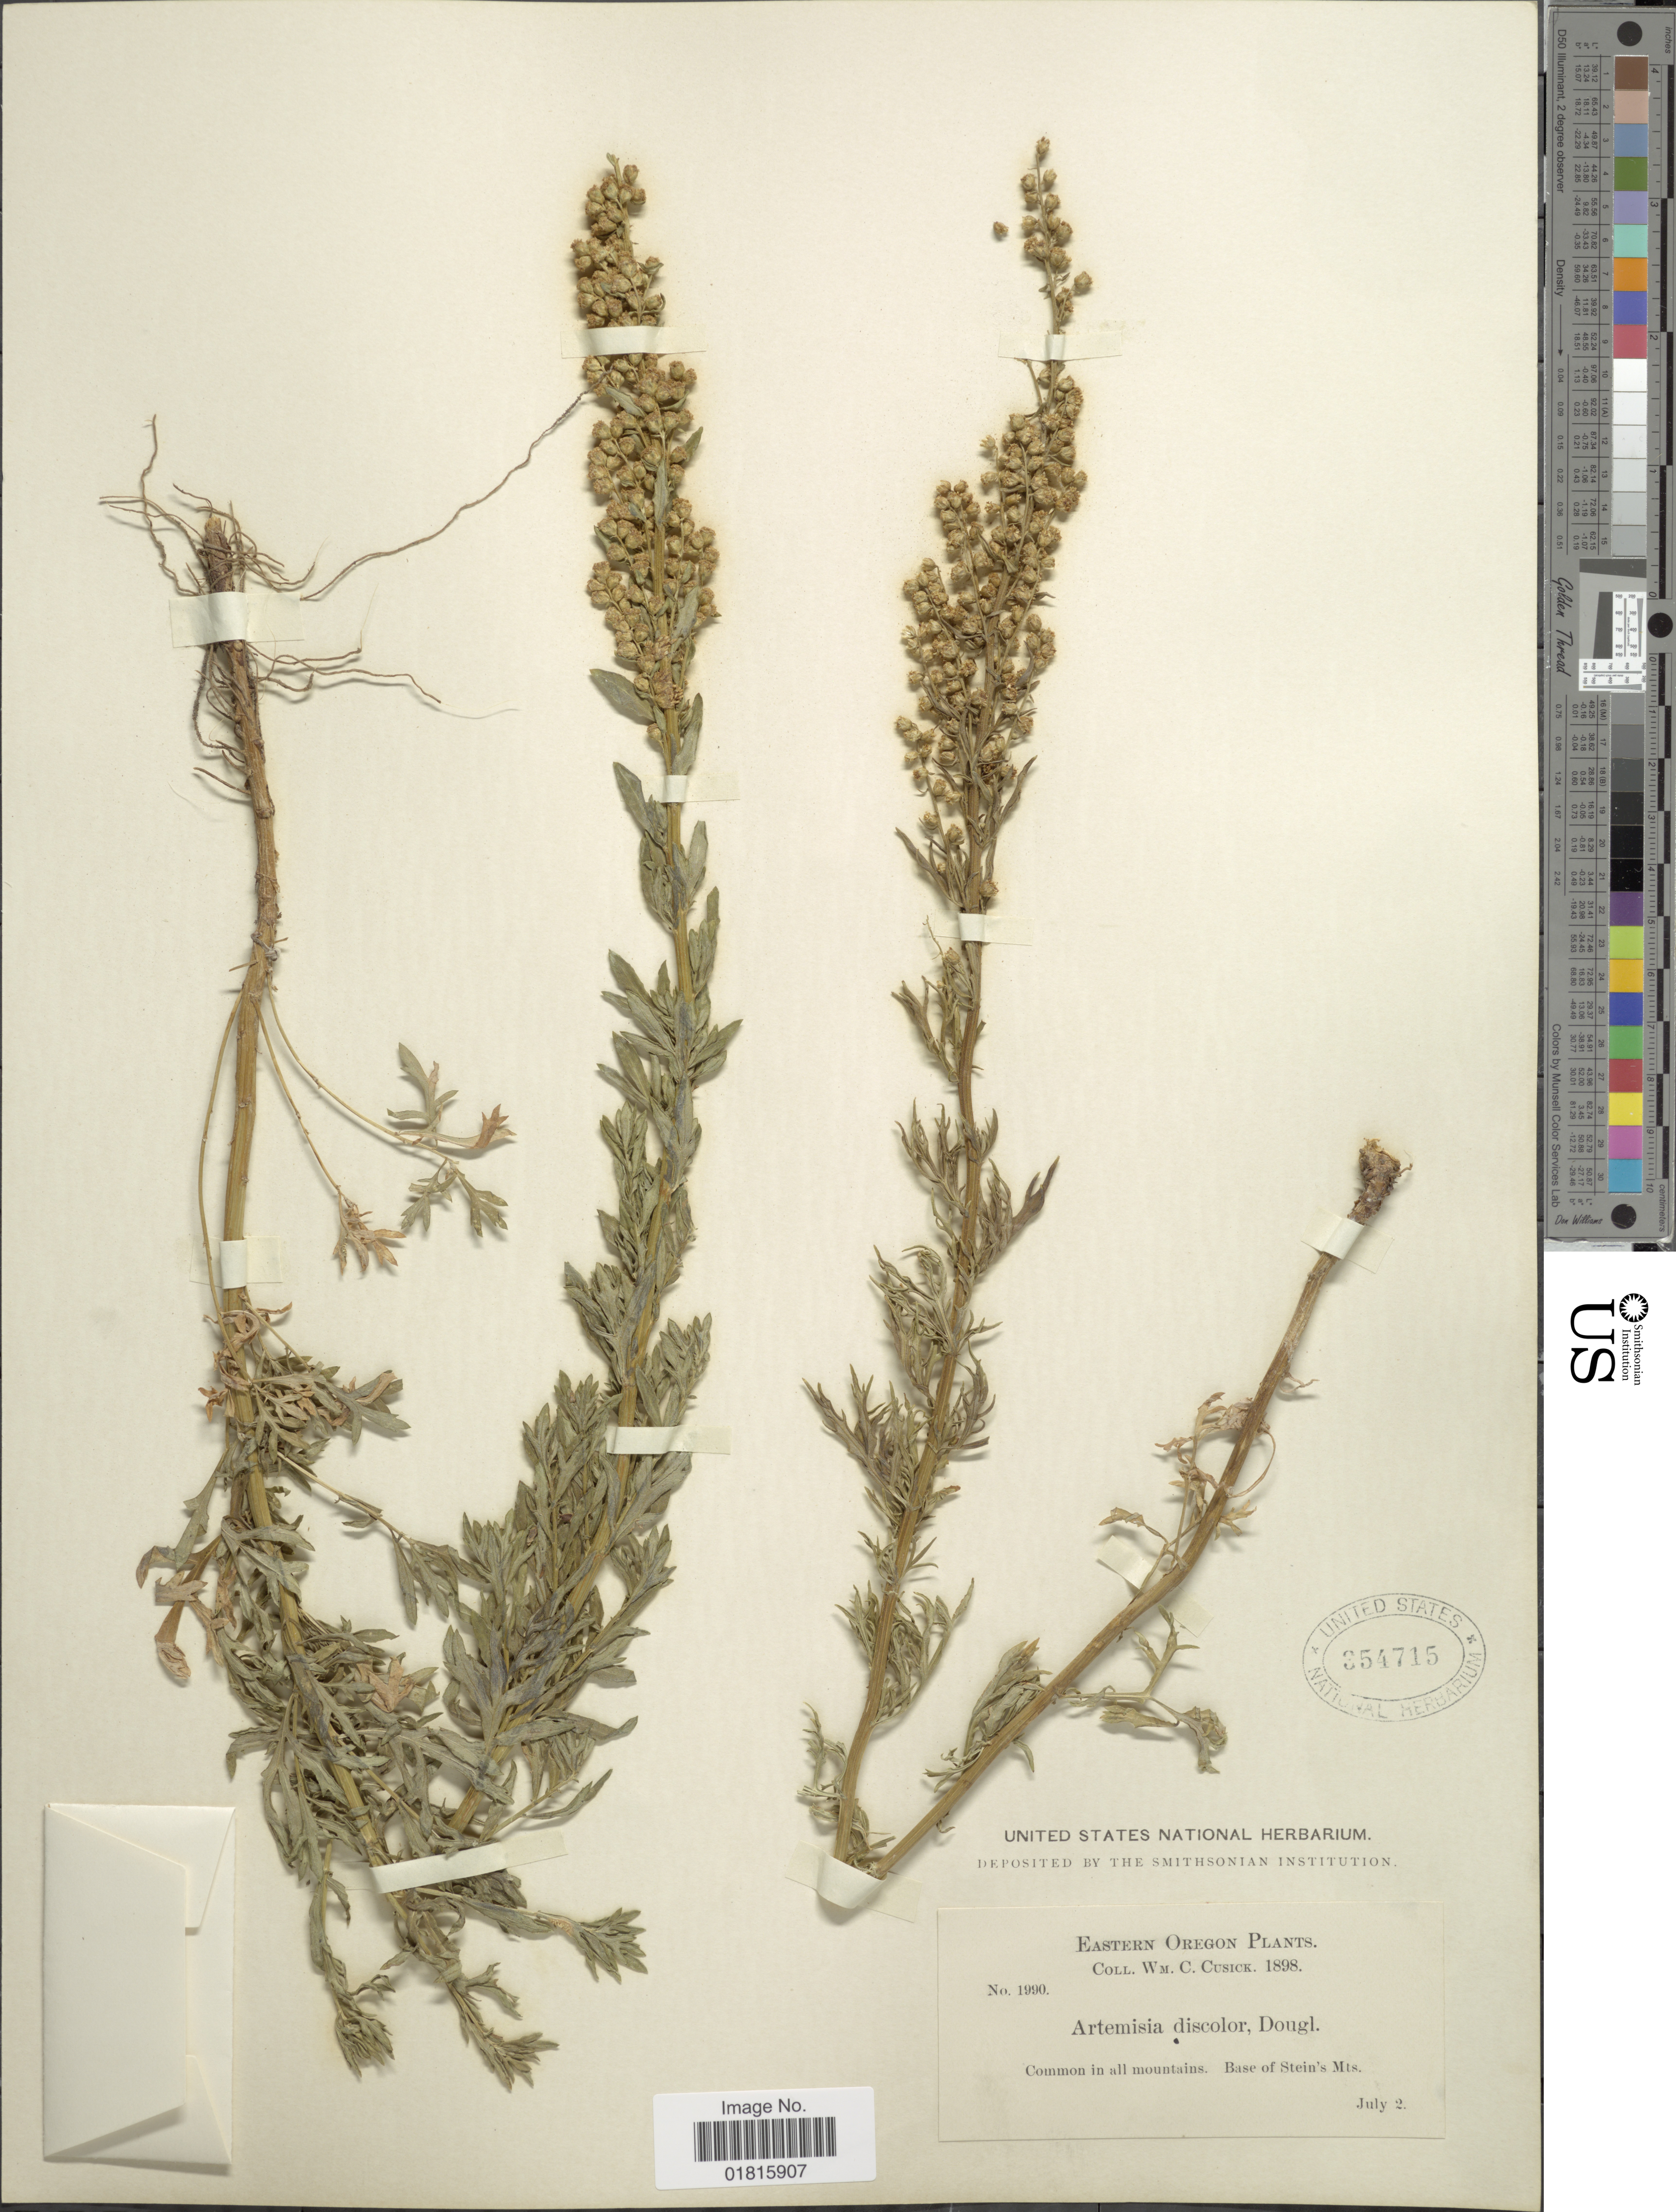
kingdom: Plantae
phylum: Tracheophyta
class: Magnoliopsida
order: Asterales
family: Asteraceae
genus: Artemisia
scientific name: Artemisia graveolens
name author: Rydb.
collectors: W. C. Cusick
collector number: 1990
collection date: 1898-07-02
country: United States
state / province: Oregon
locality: Eastern Oregon, Common in all mountains, Base of Stein's Mts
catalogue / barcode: US 354715